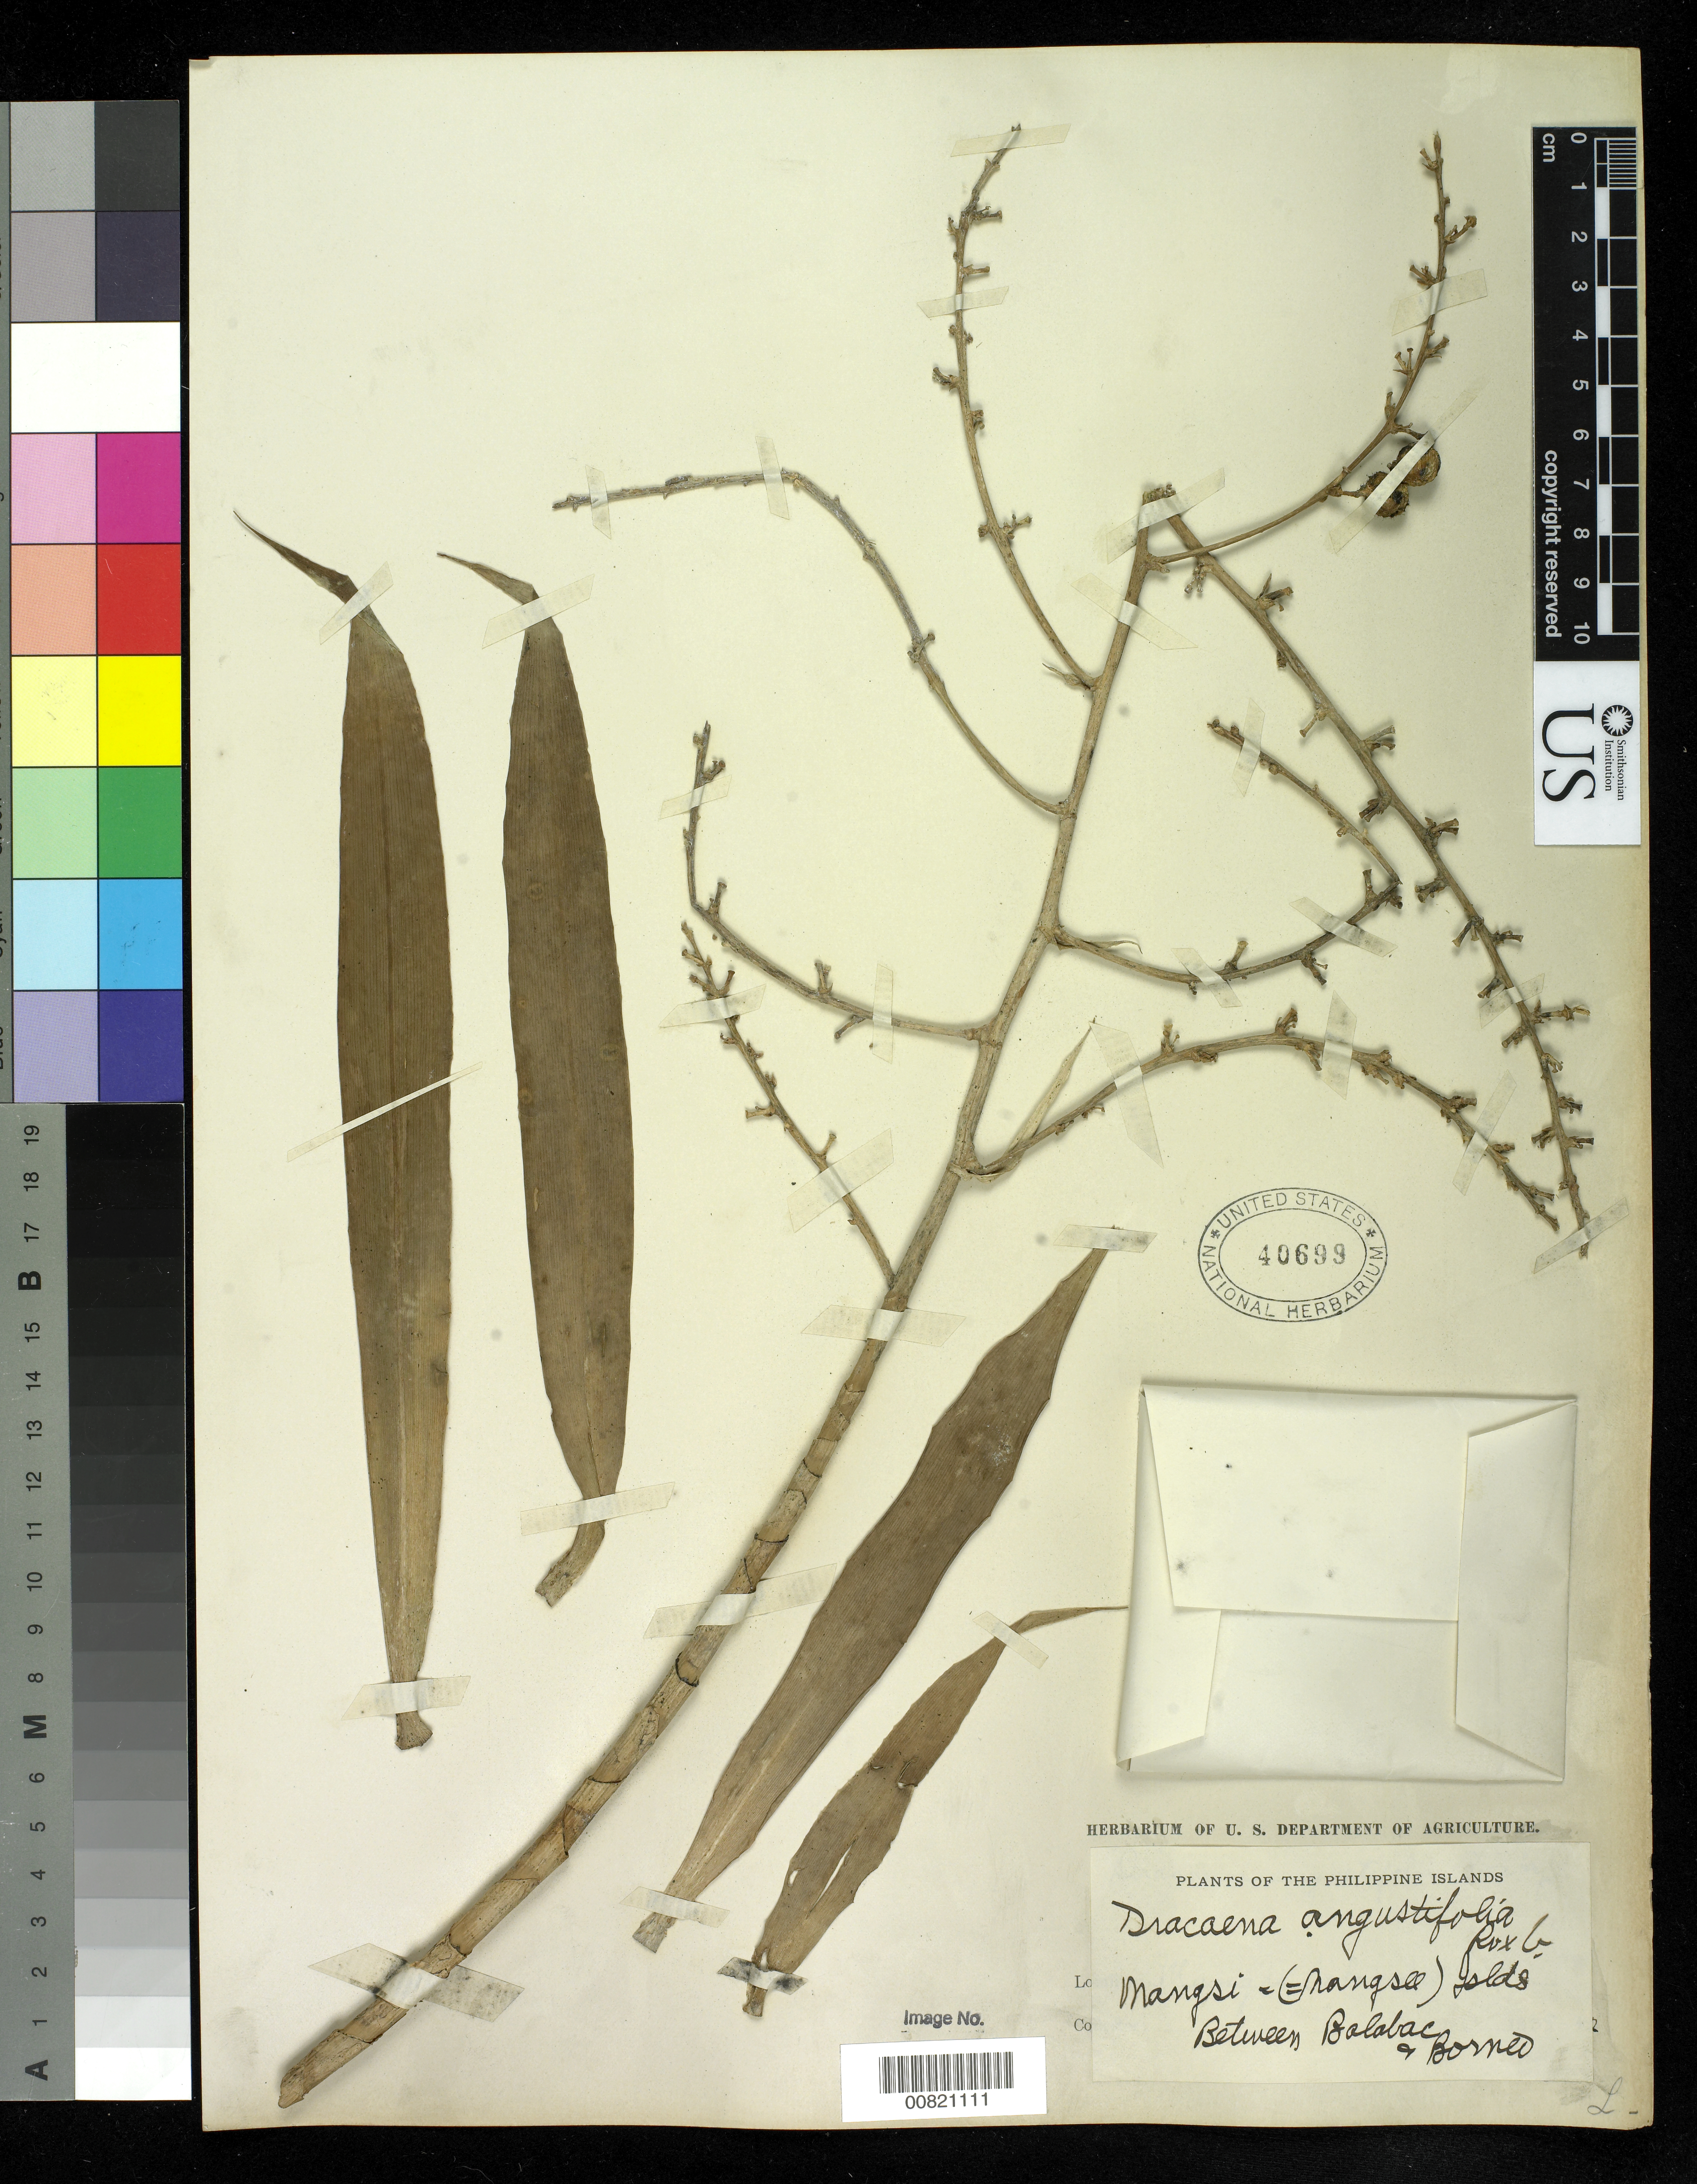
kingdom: Plantae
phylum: Tracheophyta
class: Liliopsida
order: Asparagales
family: Asparagaceae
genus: Dracaena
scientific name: Dracaena angustifolia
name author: (Medik.) Roxb.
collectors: Wilkes Explor. Exped.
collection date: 1838/1842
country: Philippines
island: Mangsee Islands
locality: Mangsi (=Mangsee) Islds. between Balabac & Borneo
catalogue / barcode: US 40699